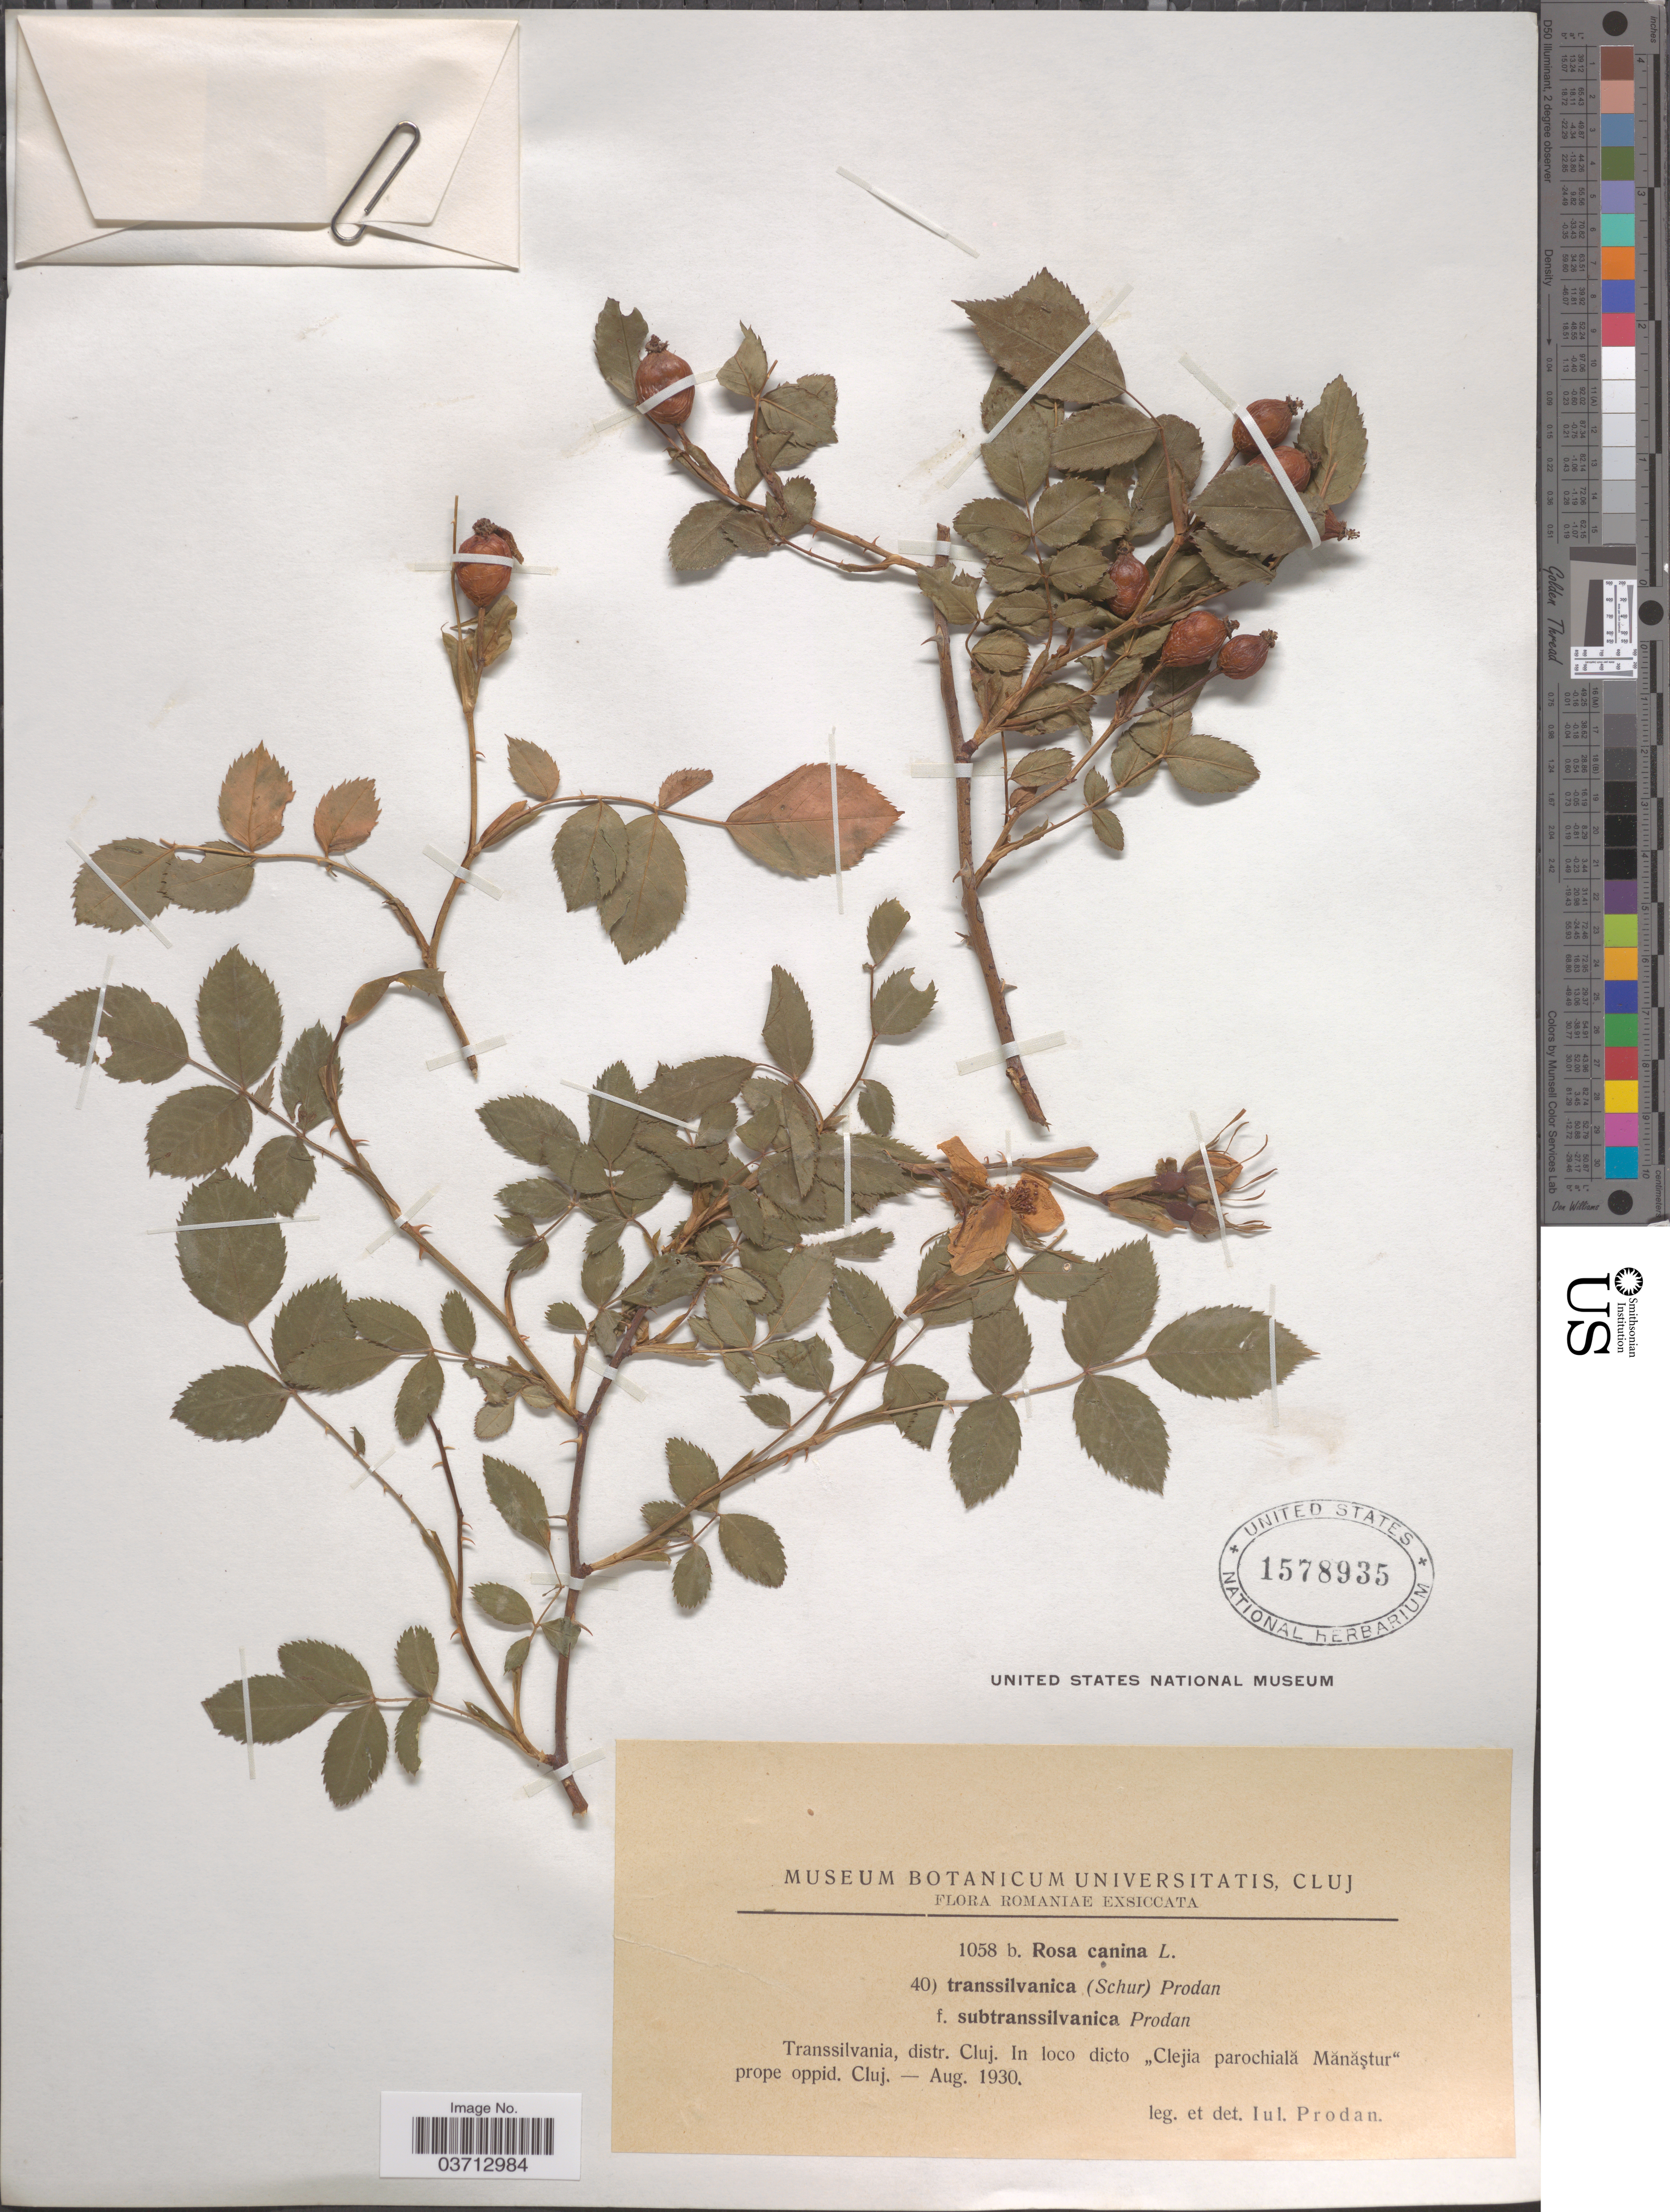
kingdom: Plantae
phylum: Tracheophyta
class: Magnoliopsida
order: Rosales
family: Rosaceae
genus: Rosa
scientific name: Rosa canina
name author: L.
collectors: J. Prodan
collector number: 1058b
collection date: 1930-08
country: Romania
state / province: Cluj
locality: Romaniae. Transsilvania, distr. Cluj. In loco dicto "Clejia parochială Mănăştur" prope oppid. Cluj.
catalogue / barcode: US 1578935